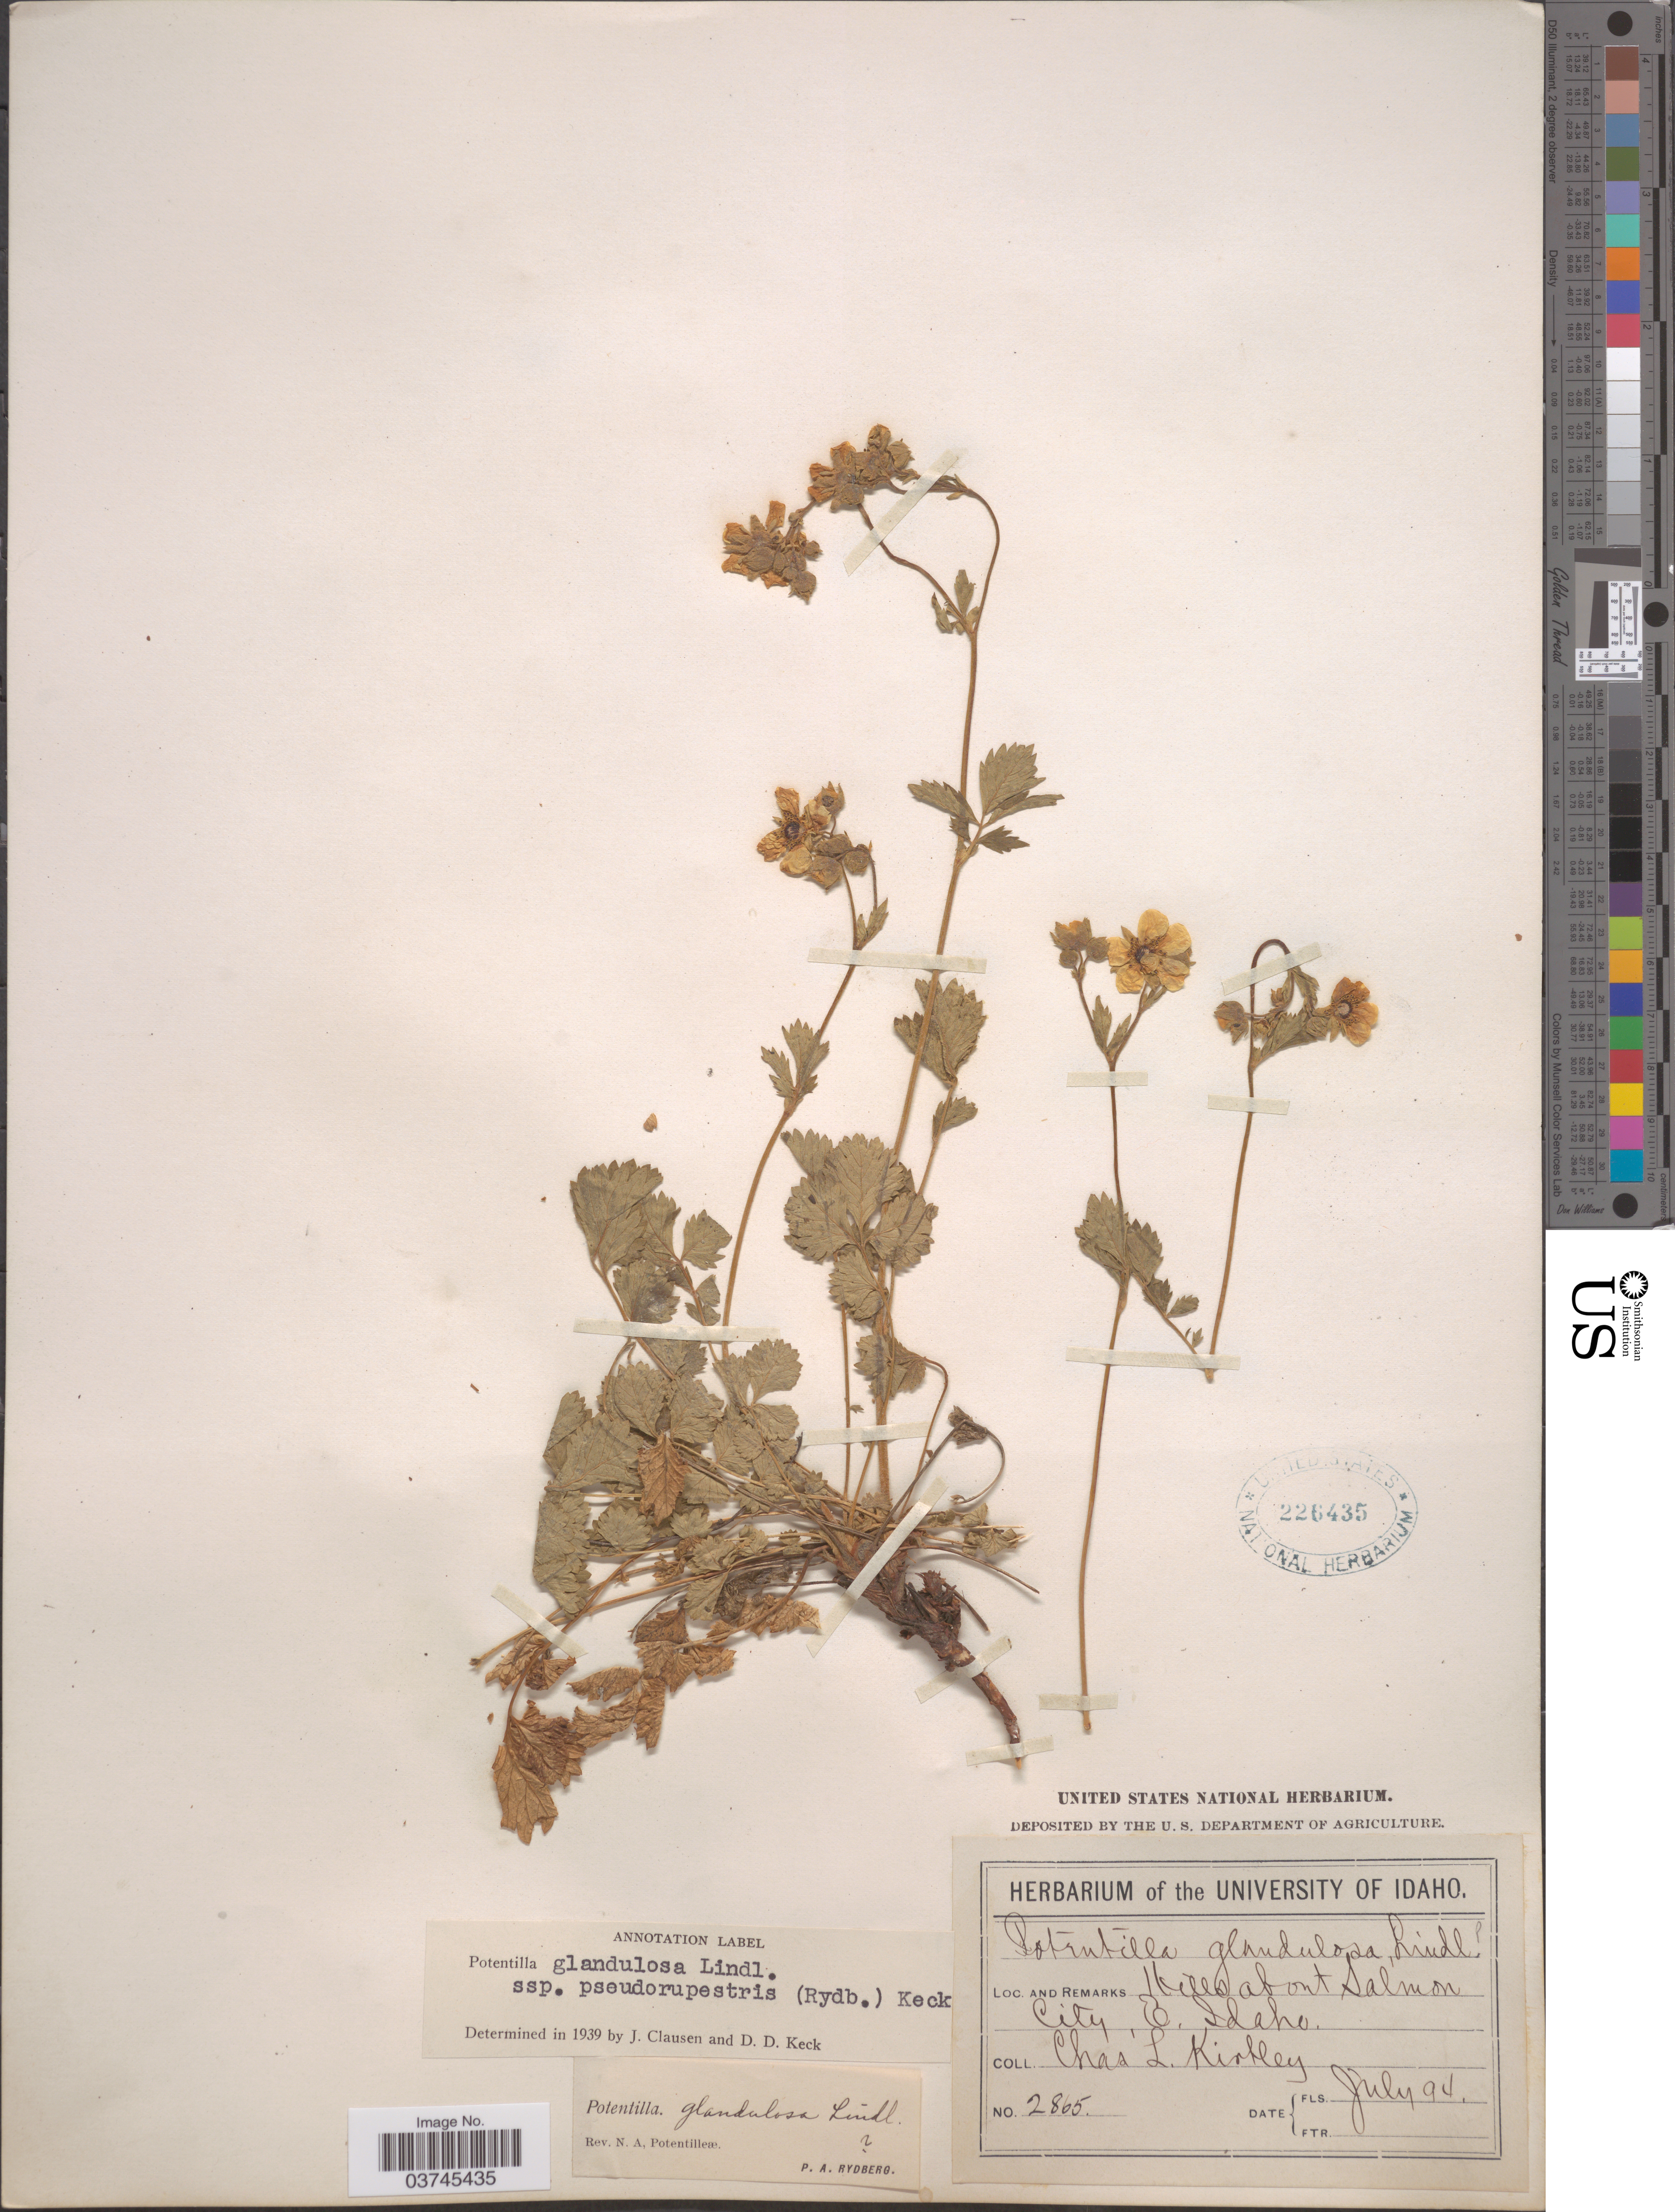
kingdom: Plantae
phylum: Tracheophyta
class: Magnoliopsida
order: Rosales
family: Rosaceae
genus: Drymocallis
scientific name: Drymocallis pseudorupestris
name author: (Rydb.) Rydb.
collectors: C. Kirtley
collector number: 2865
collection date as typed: Transcribed d/m/y: /7/94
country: United States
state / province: Idaho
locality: Hills about Salmon City, E. Idaho.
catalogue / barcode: US 226435